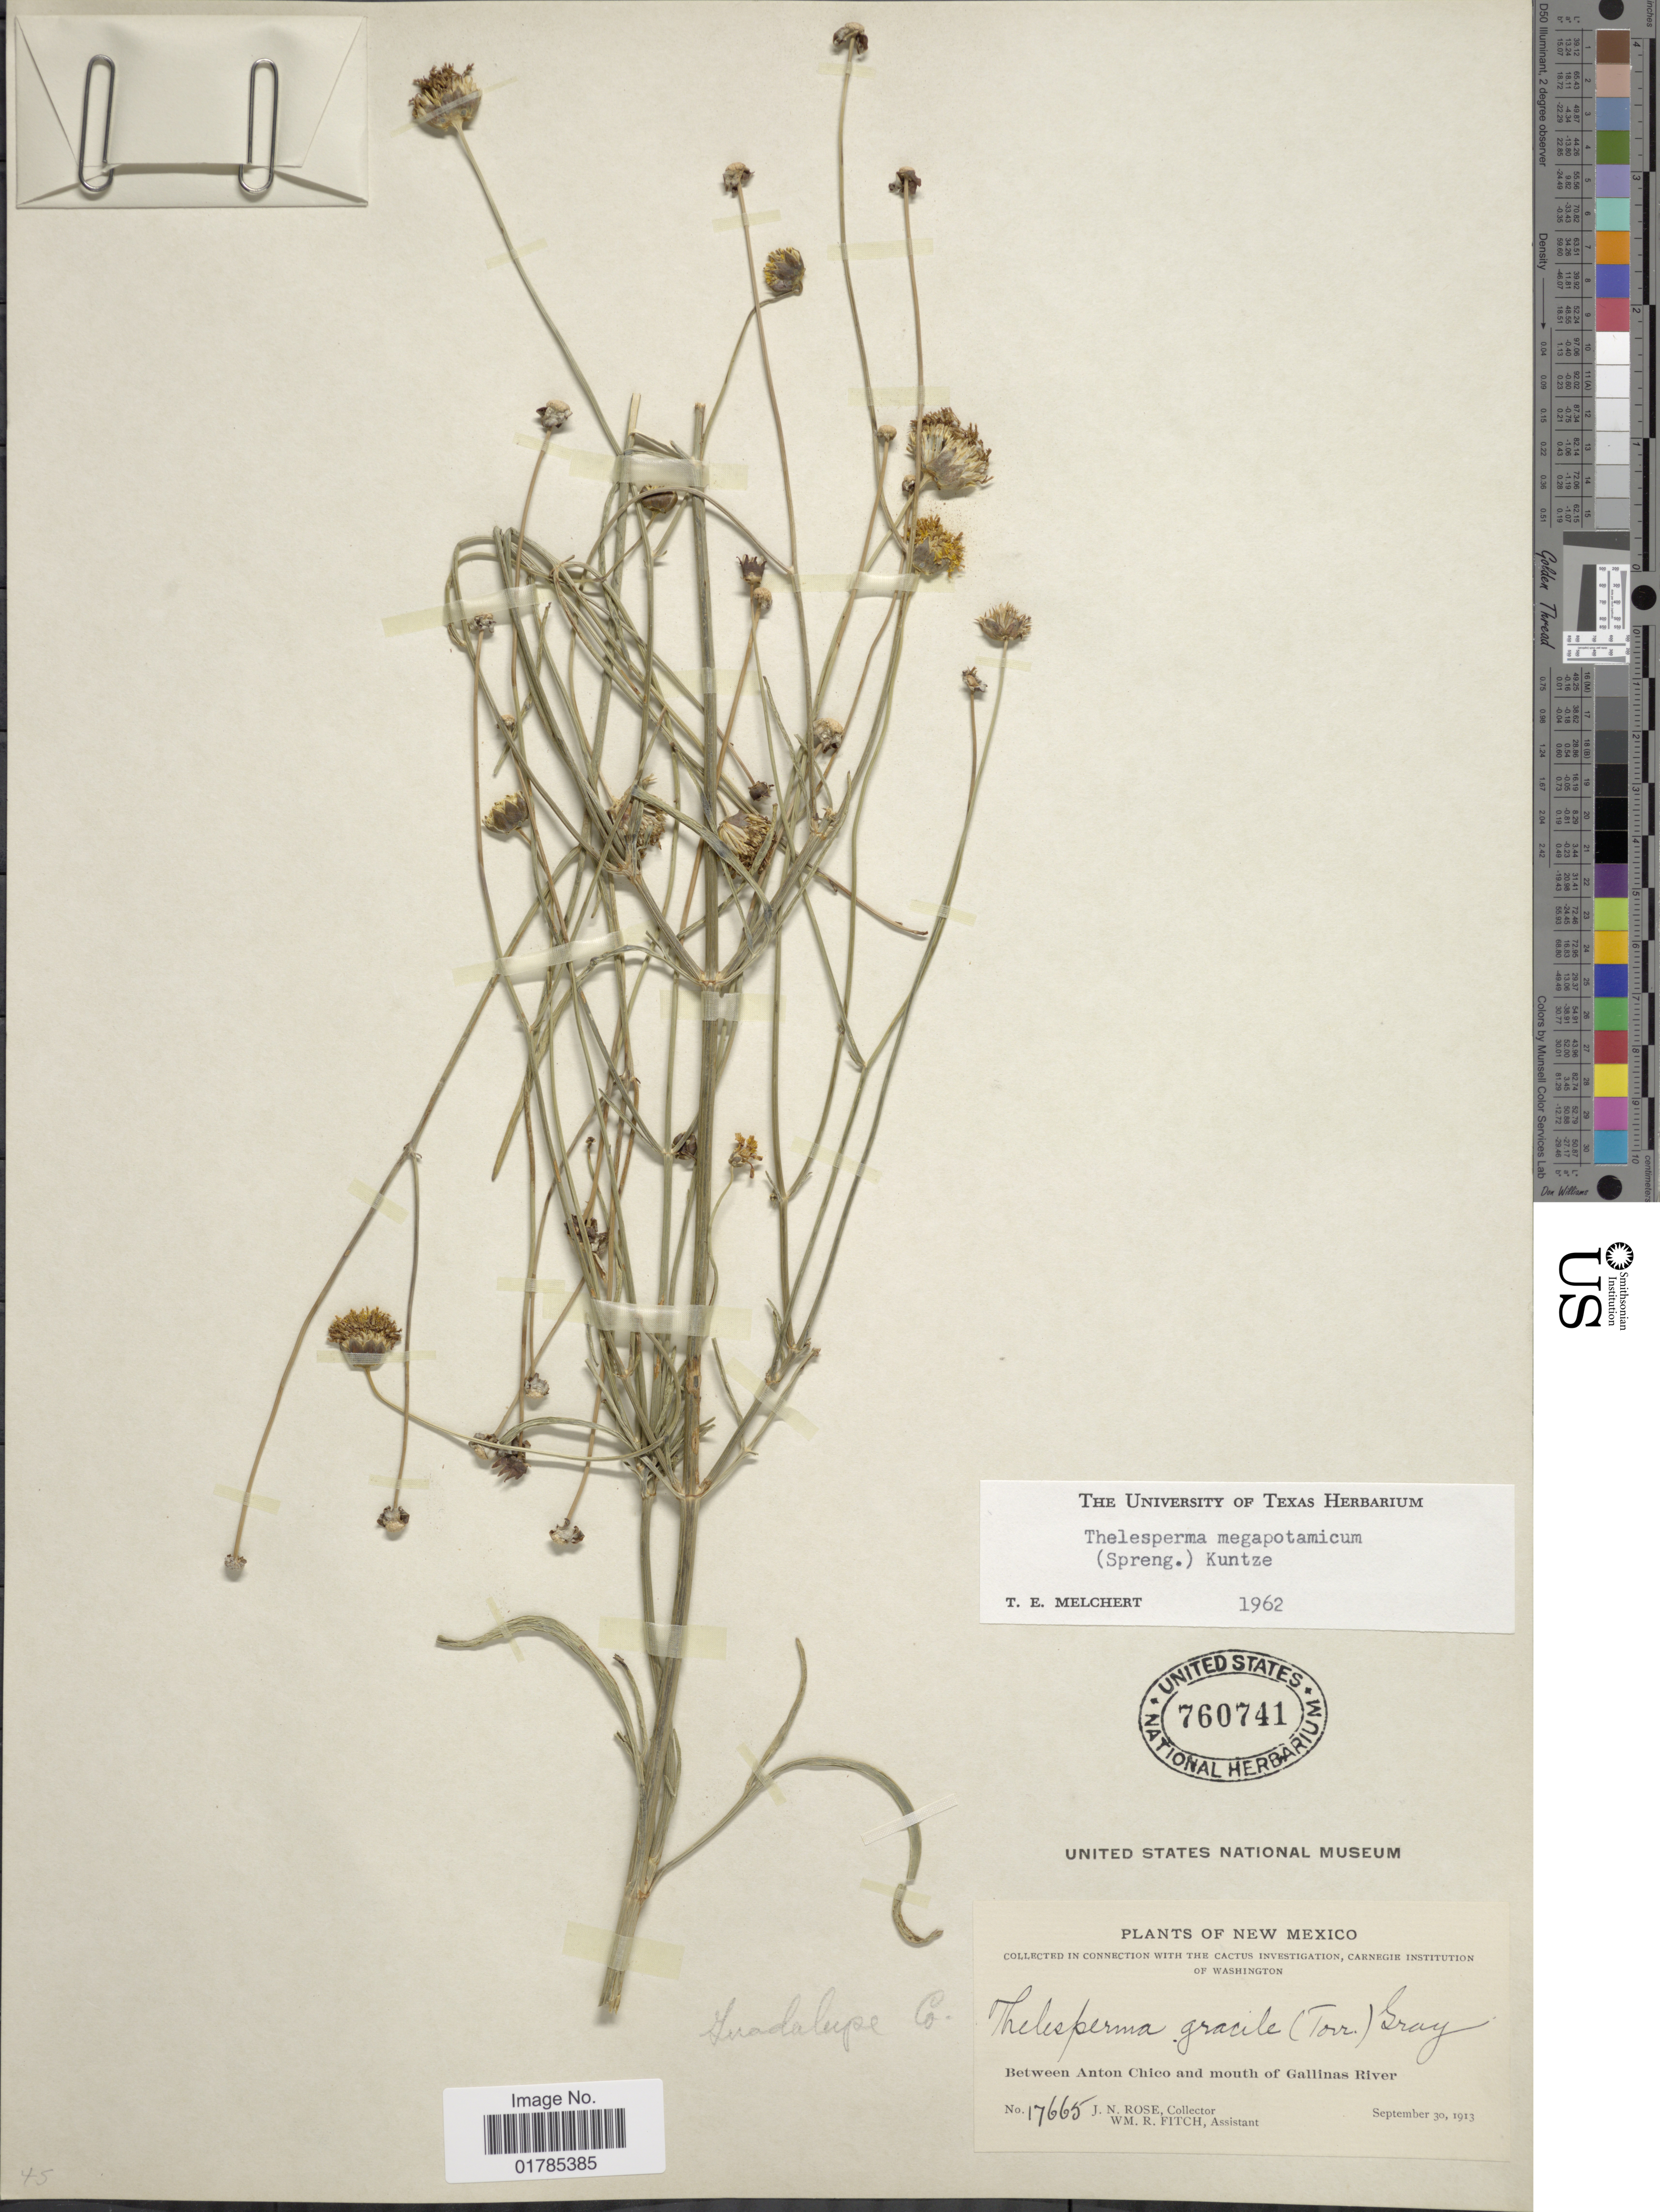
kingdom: Plantae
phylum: Tracheophyta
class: Magnoliopsida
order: Asterales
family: Asteraceae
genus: Thelesperma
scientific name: Thelesperma megapotamicum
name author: (Spreng.) Herter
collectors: J. N. Rose & W. R. Fitch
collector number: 17665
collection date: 1913-09-30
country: United States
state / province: New Mexico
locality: Between Anton Chico and mouth of Gallinas River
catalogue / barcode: US 760741